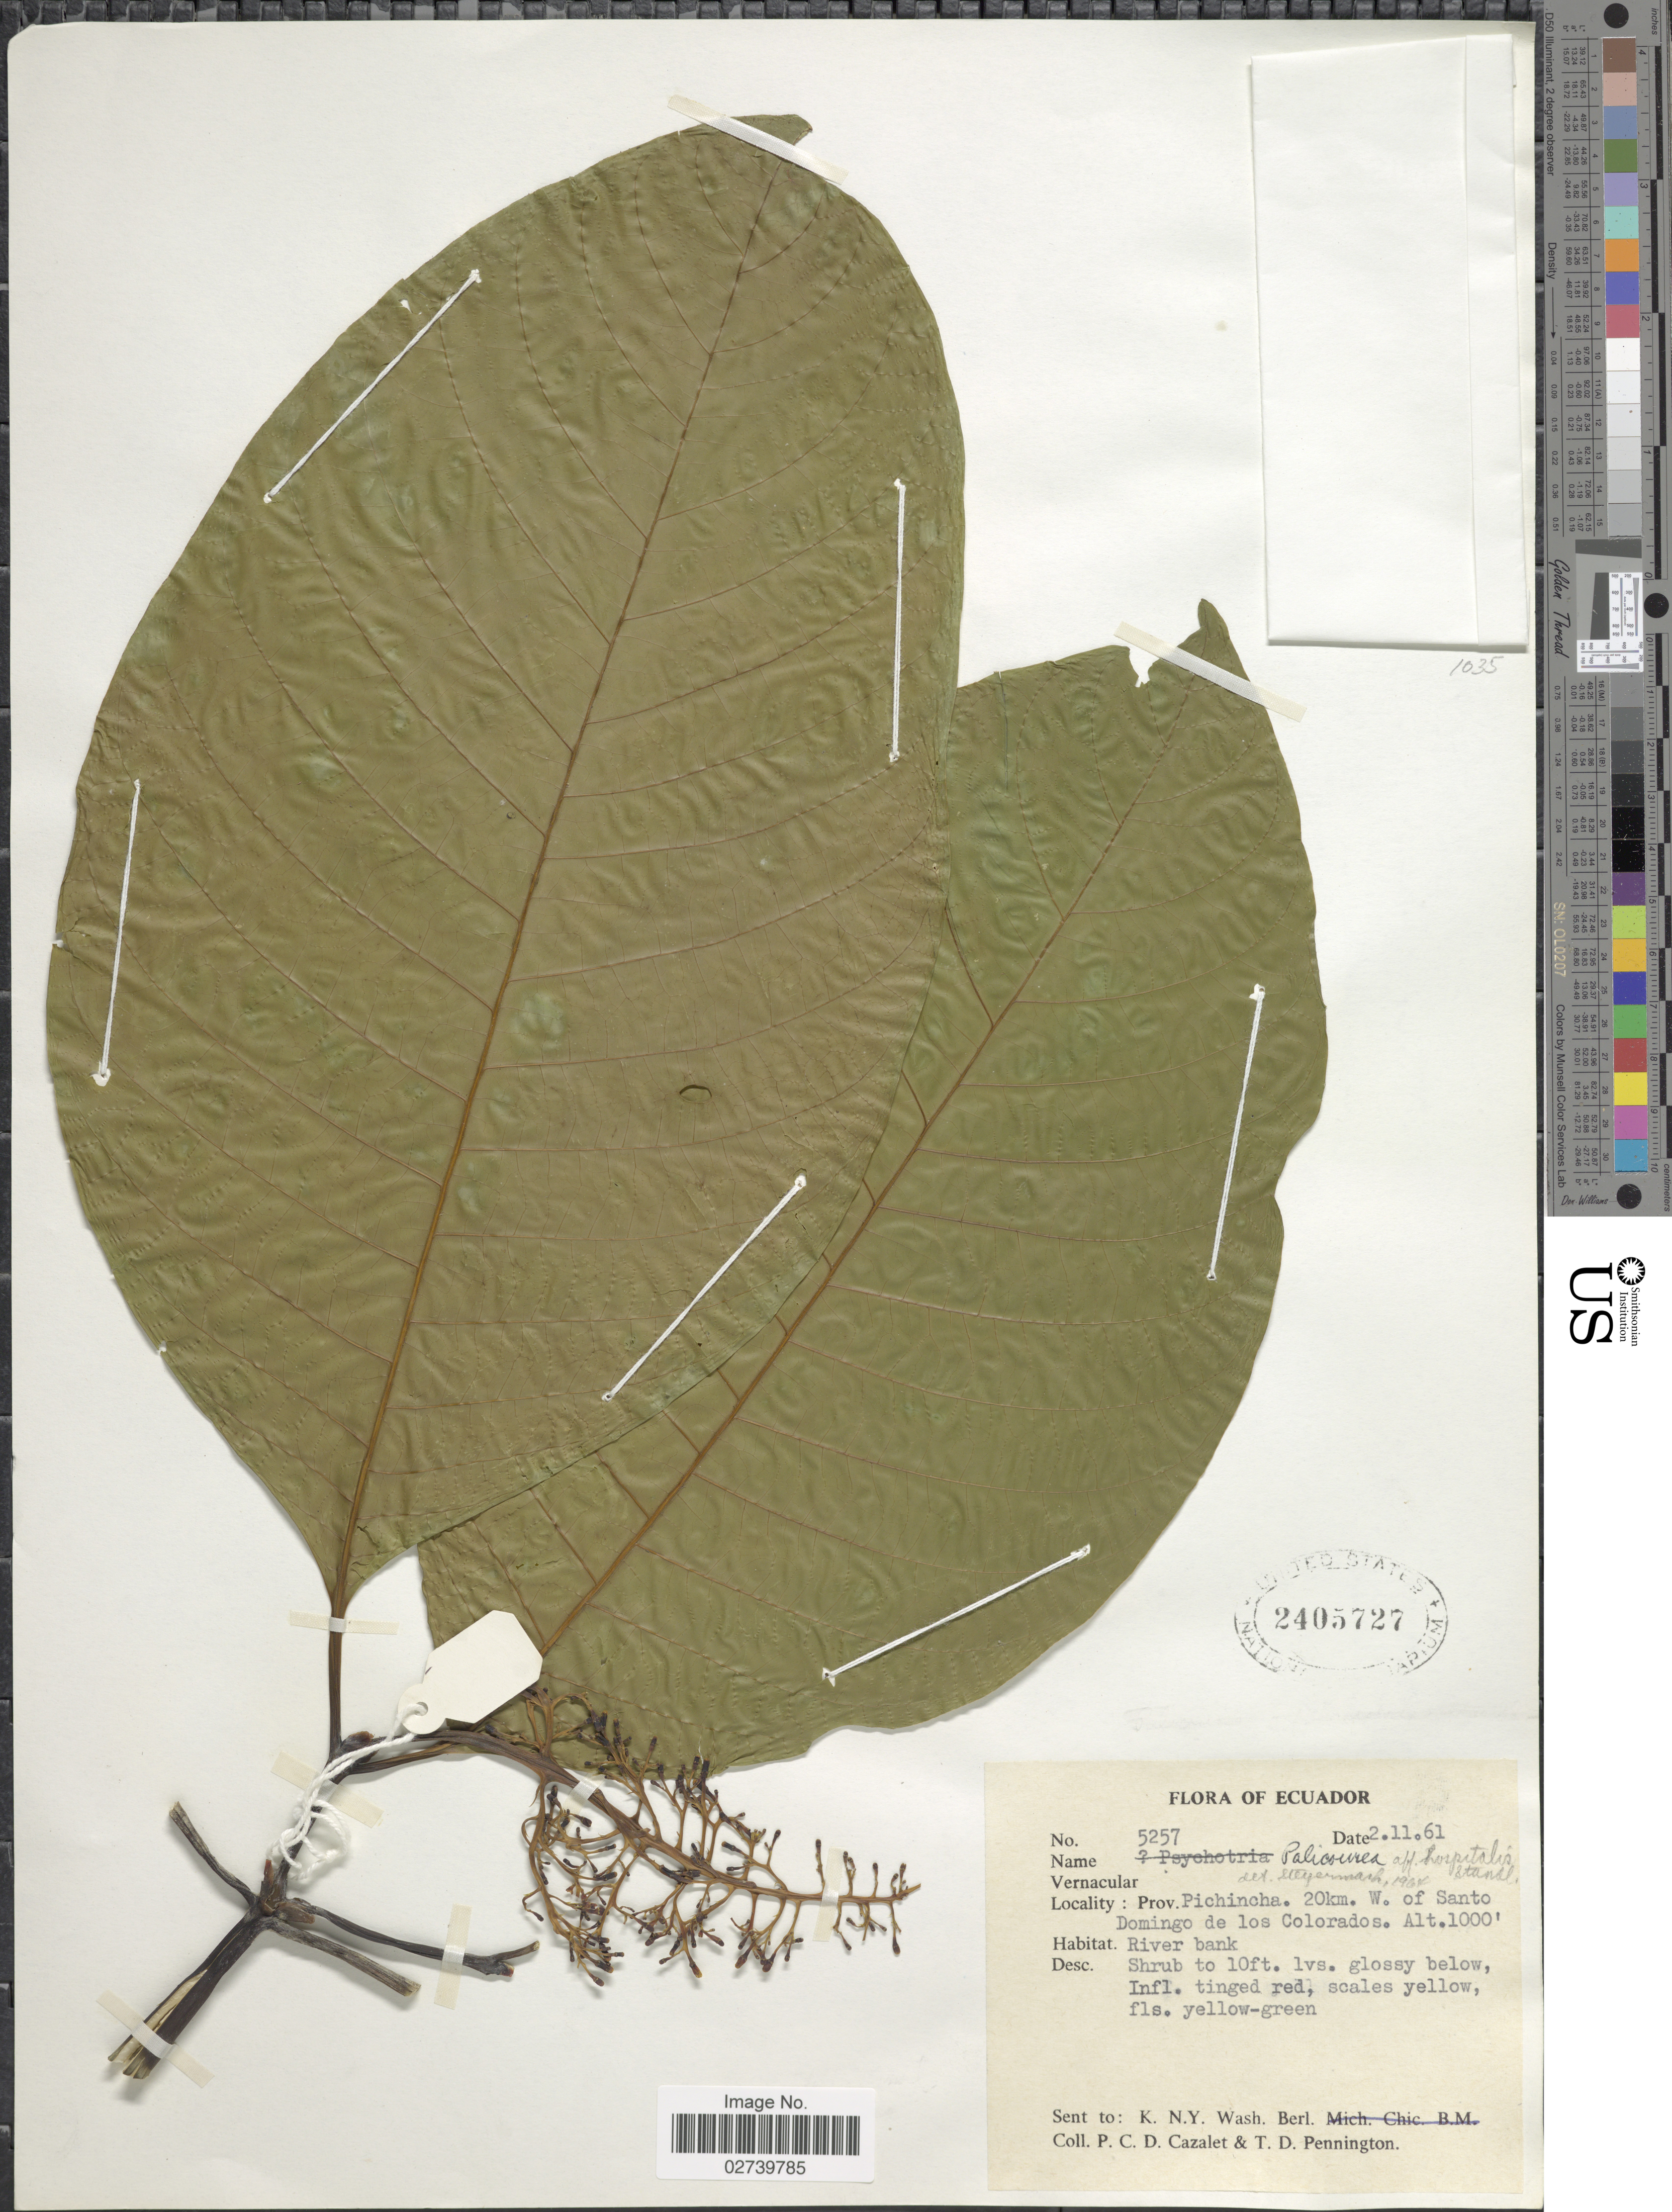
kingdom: Plantae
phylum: Tracheophyta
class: Magnoliopsida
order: Gentianales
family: Rubiaceae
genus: Palicourea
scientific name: Palicourea hospitalis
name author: Standl.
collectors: P. C. D. Cazalet & T. D. Pennington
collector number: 5257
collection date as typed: Transcribed d/m/y: 2/11/61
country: Ecuador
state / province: Pichincha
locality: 20km. W. of Santo Domingo de los Colorados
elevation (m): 305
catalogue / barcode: US 2405727